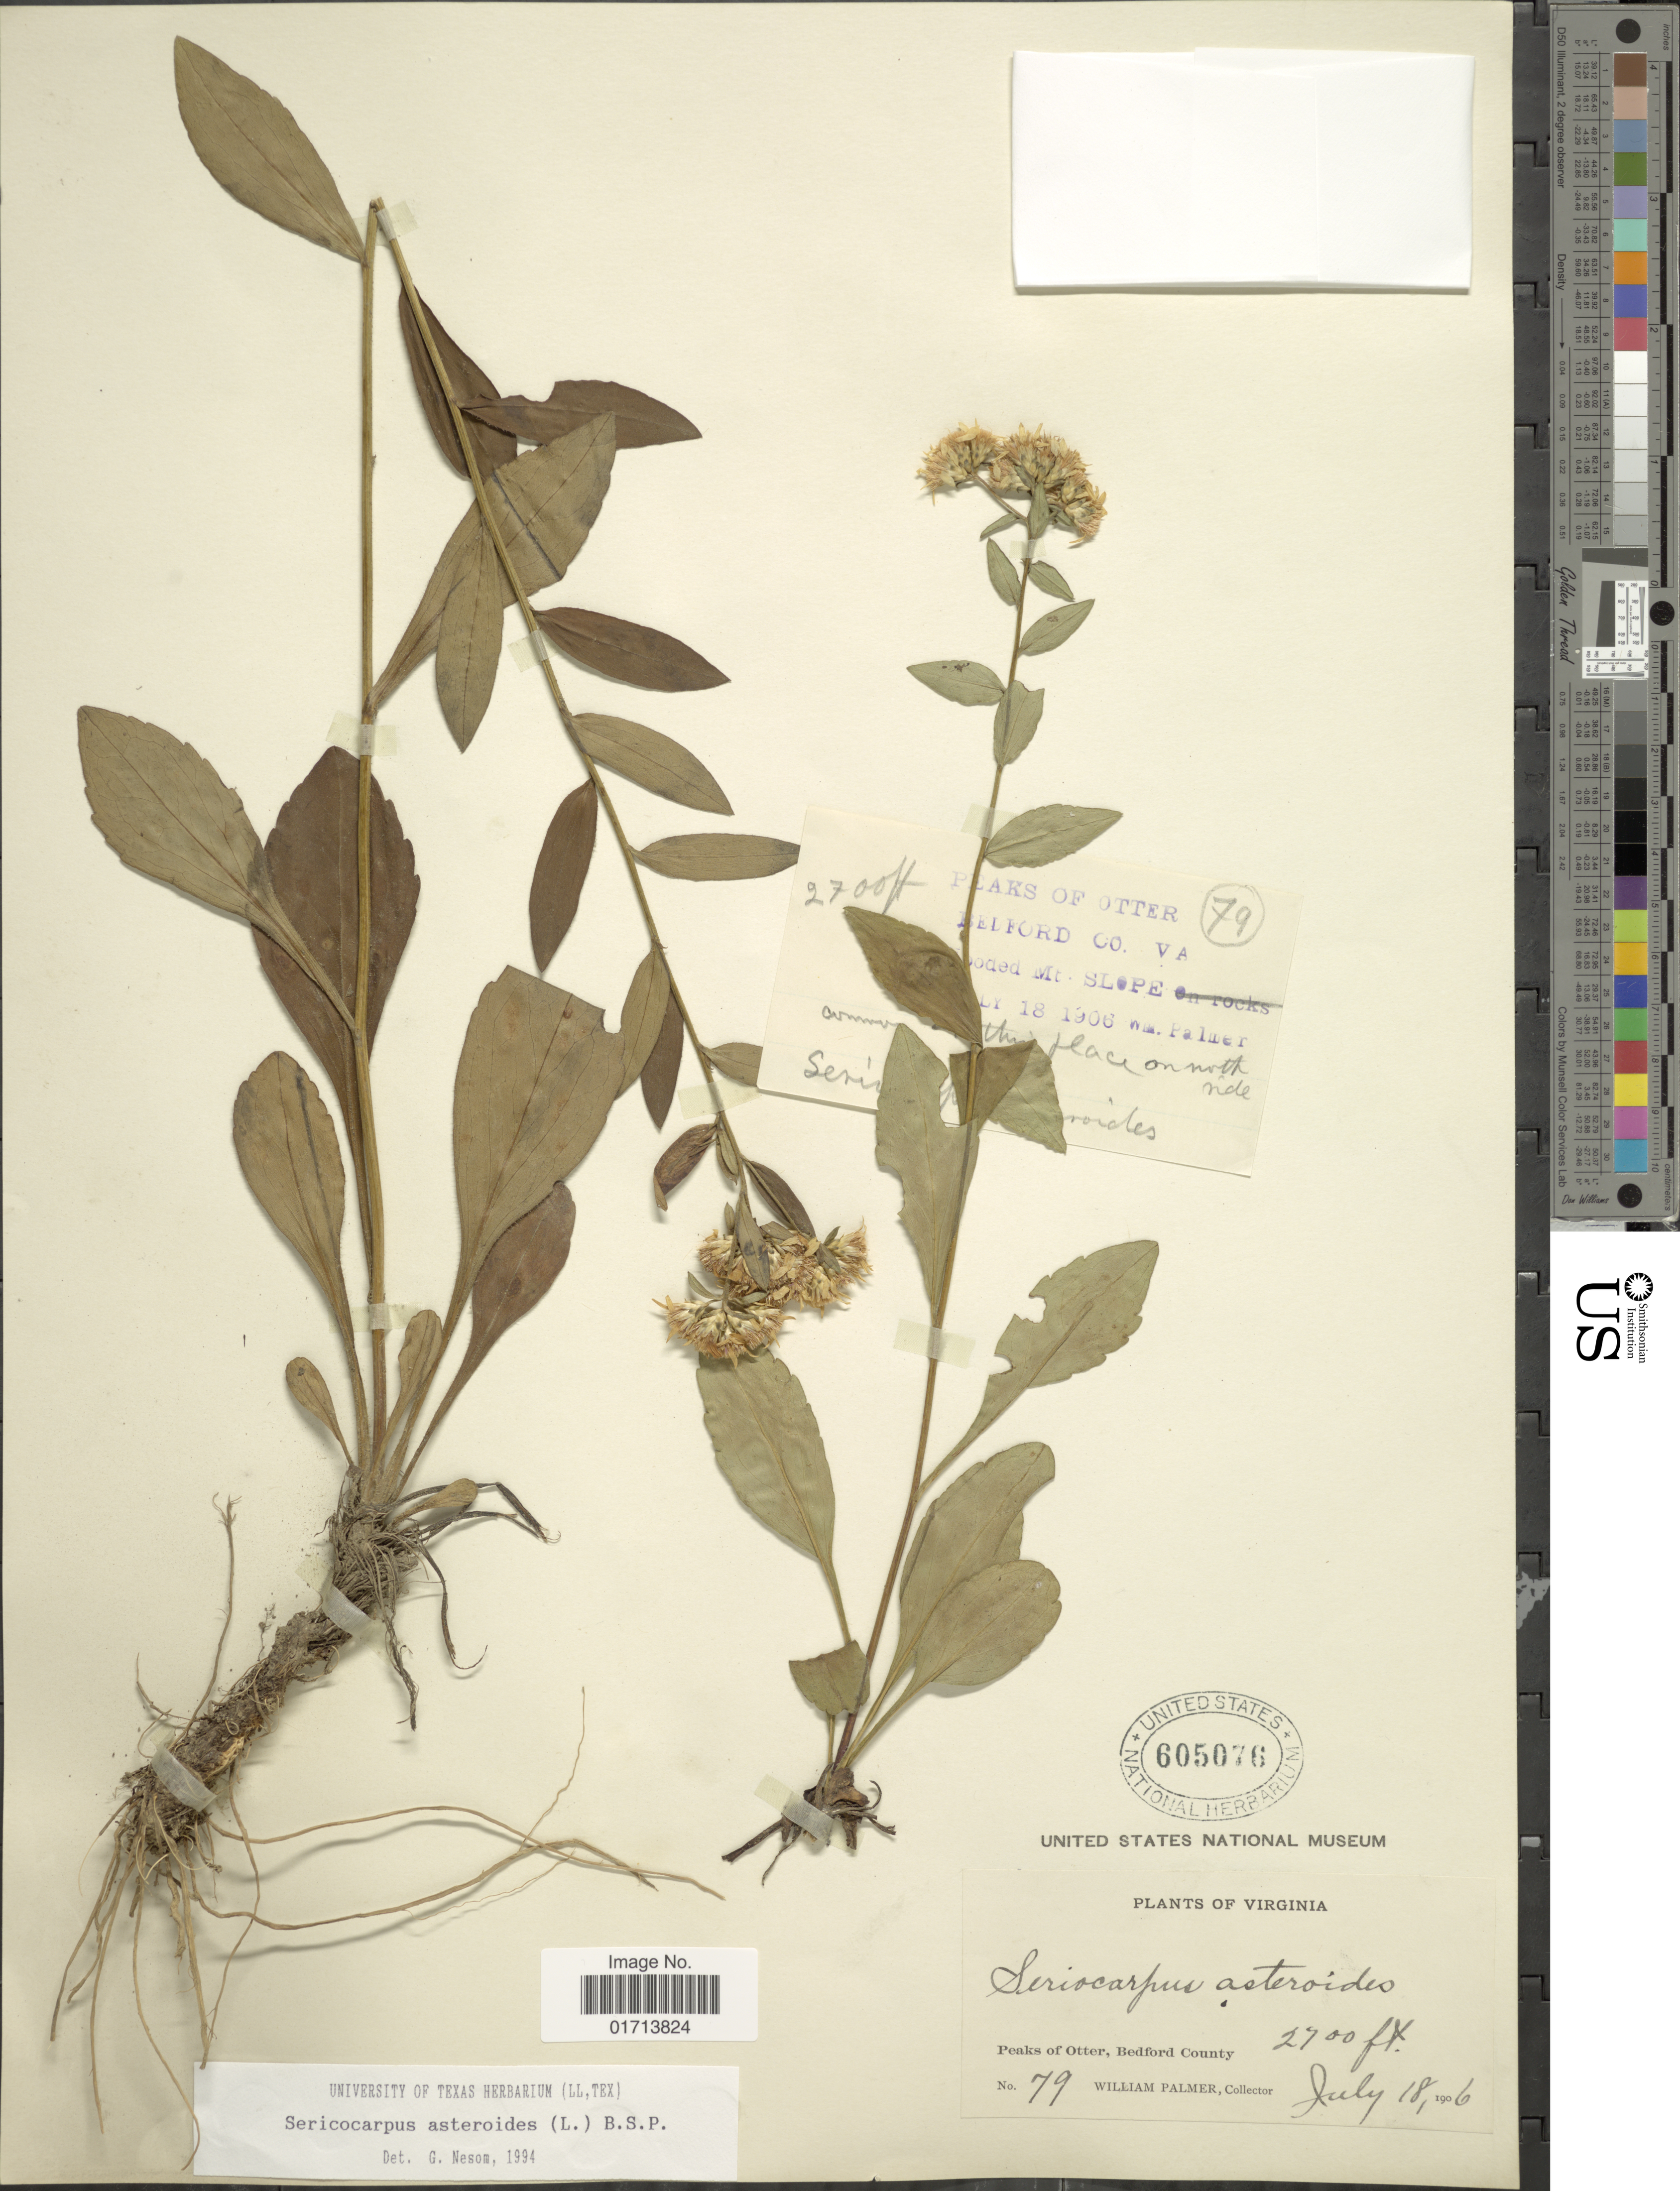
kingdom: Plantae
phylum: Tracheophyta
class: Magnoliopsida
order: Asterales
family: Asteraceae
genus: Sericocarpus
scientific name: Sericocarpus asteroides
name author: (L.) Britton, Stearns & Poggenb.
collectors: W. Palmer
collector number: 79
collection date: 1906-07-18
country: United States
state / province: Virginia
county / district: Bedford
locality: Peaks of Otter, Bedford County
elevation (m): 823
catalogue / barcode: US 605076